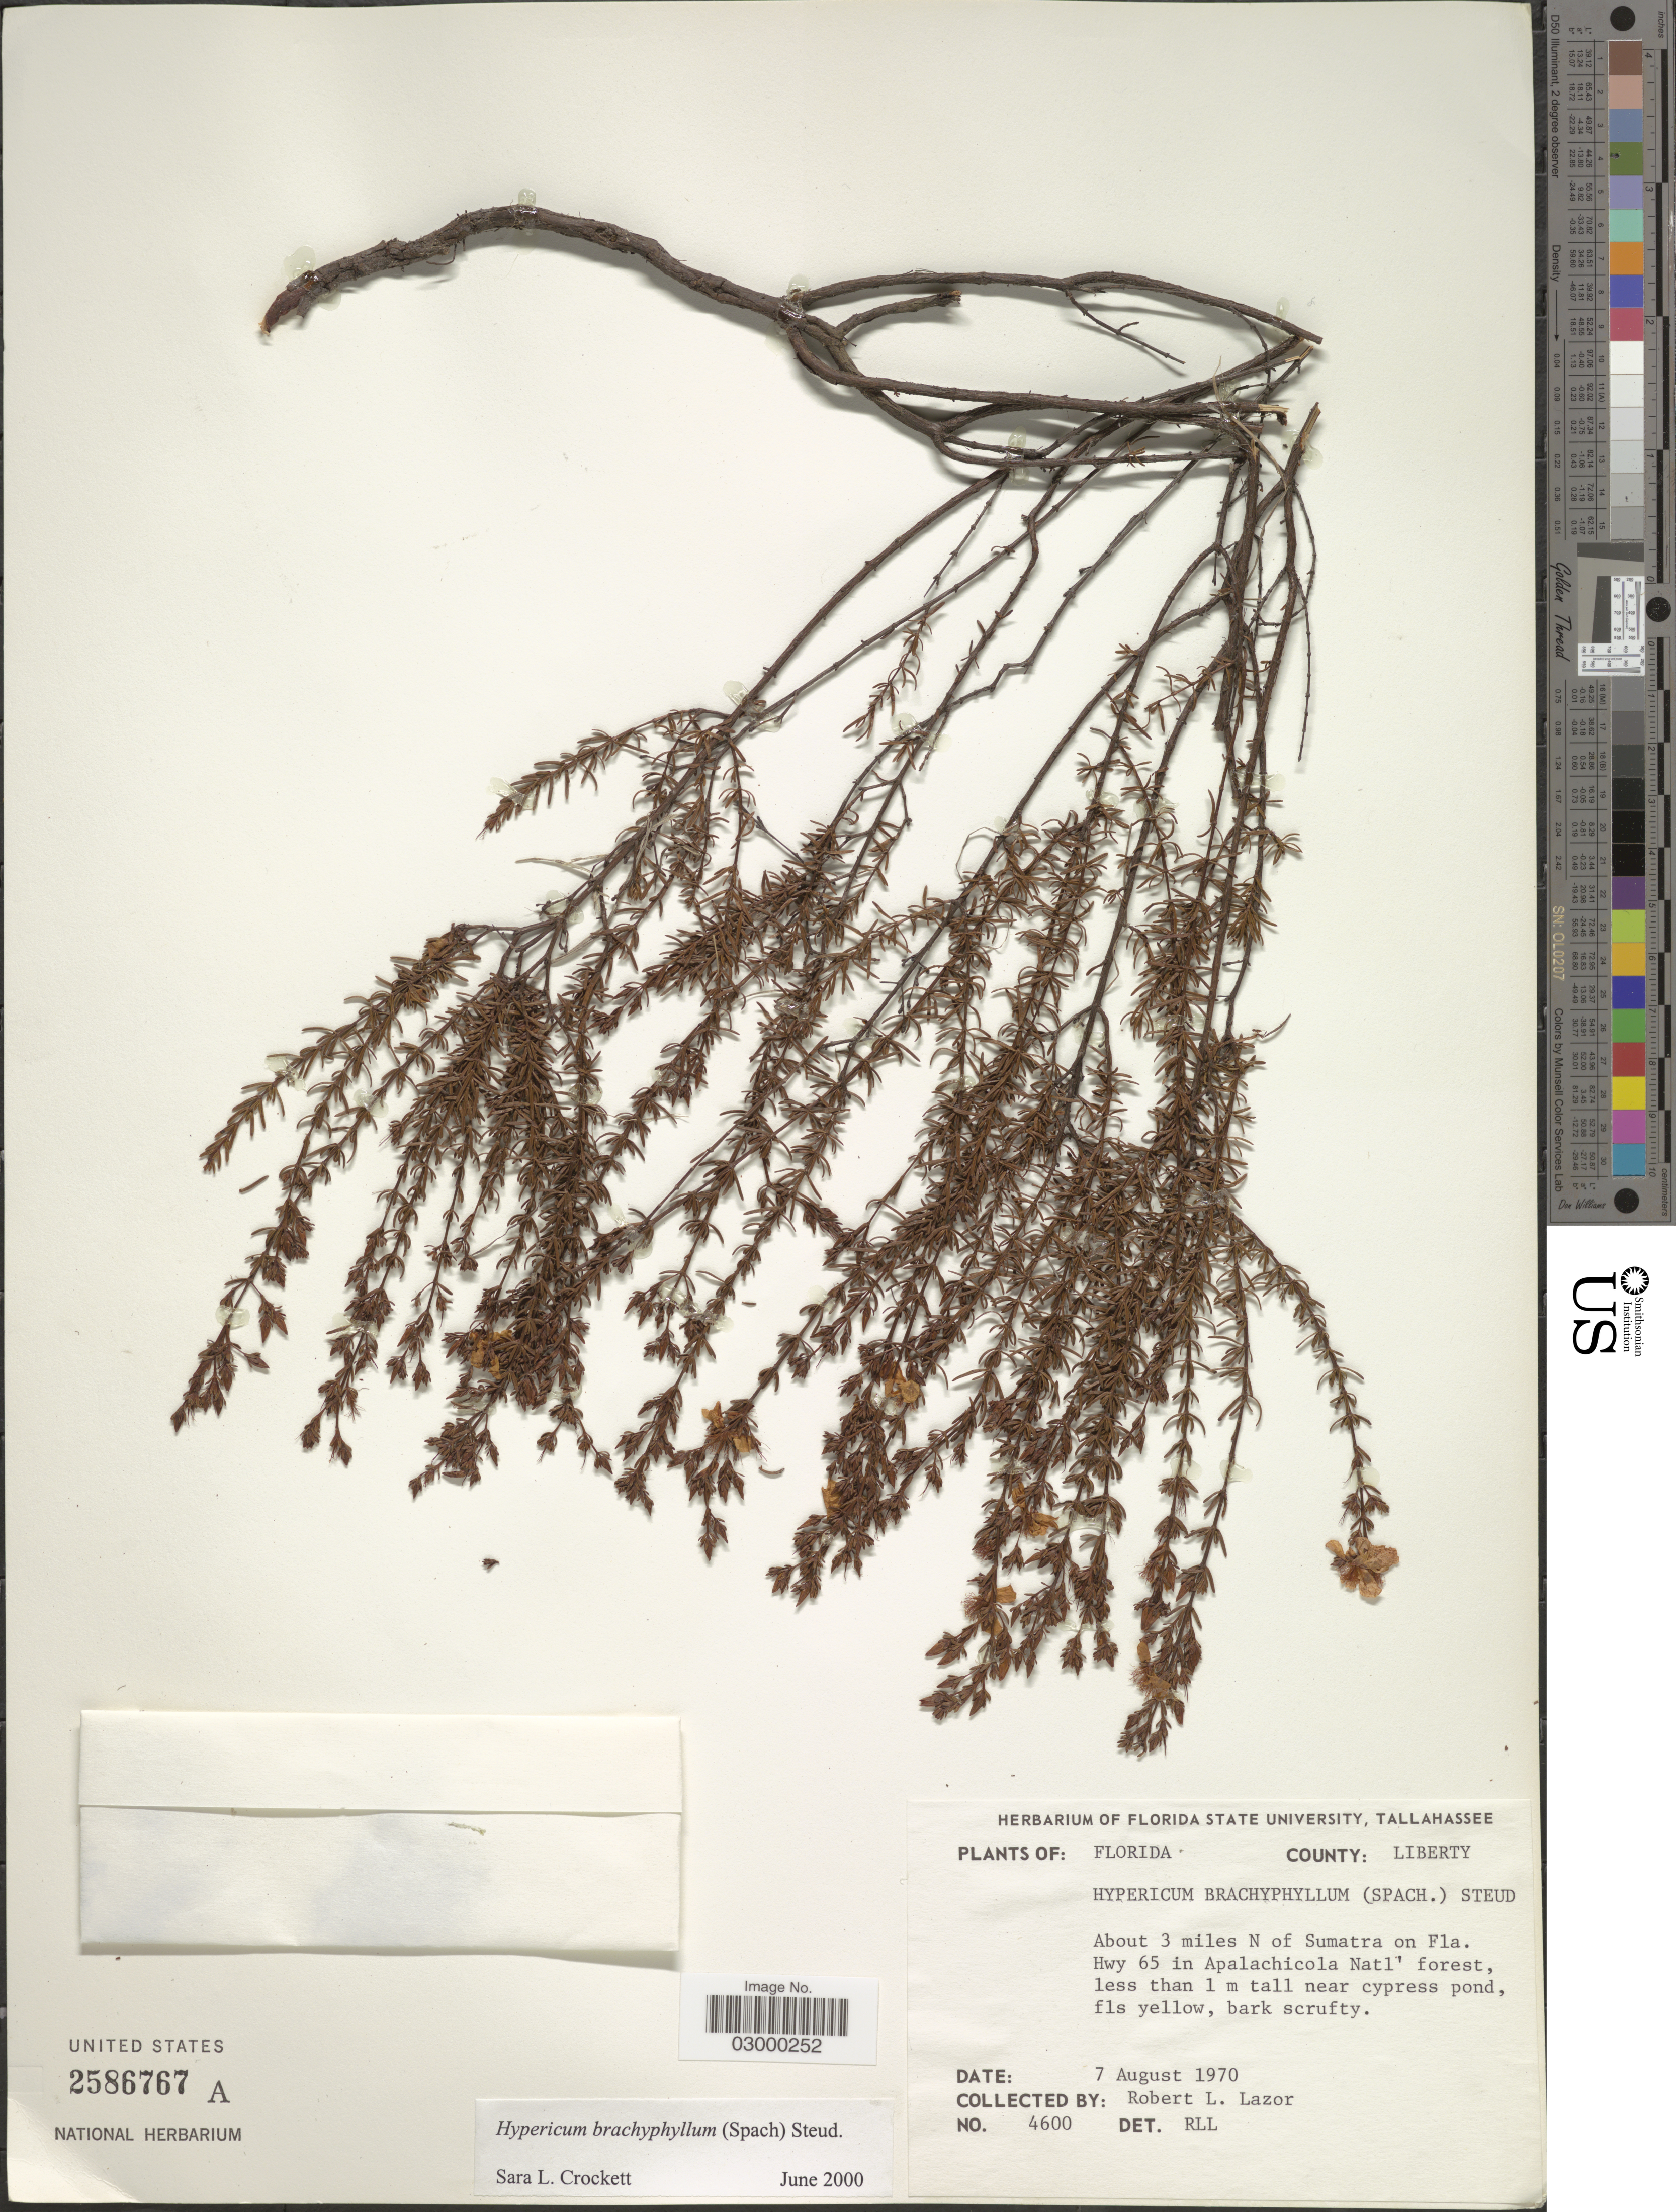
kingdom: Plantae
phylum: Tracheophyta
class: Magnoliopsida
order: Malpighiales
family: Hypericaceae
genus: Hypericum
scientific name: Hypericum brachyphyllum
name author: (Spach) Steud.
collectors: R. L. Lazor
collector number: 4600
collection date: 1970-08-07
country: United States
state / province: Florida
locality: County Liberty, About 3 miles N of Sumatra on Fla. Hwy 65 in Apalachicola Natl' forest.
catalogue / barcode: US 2586767A